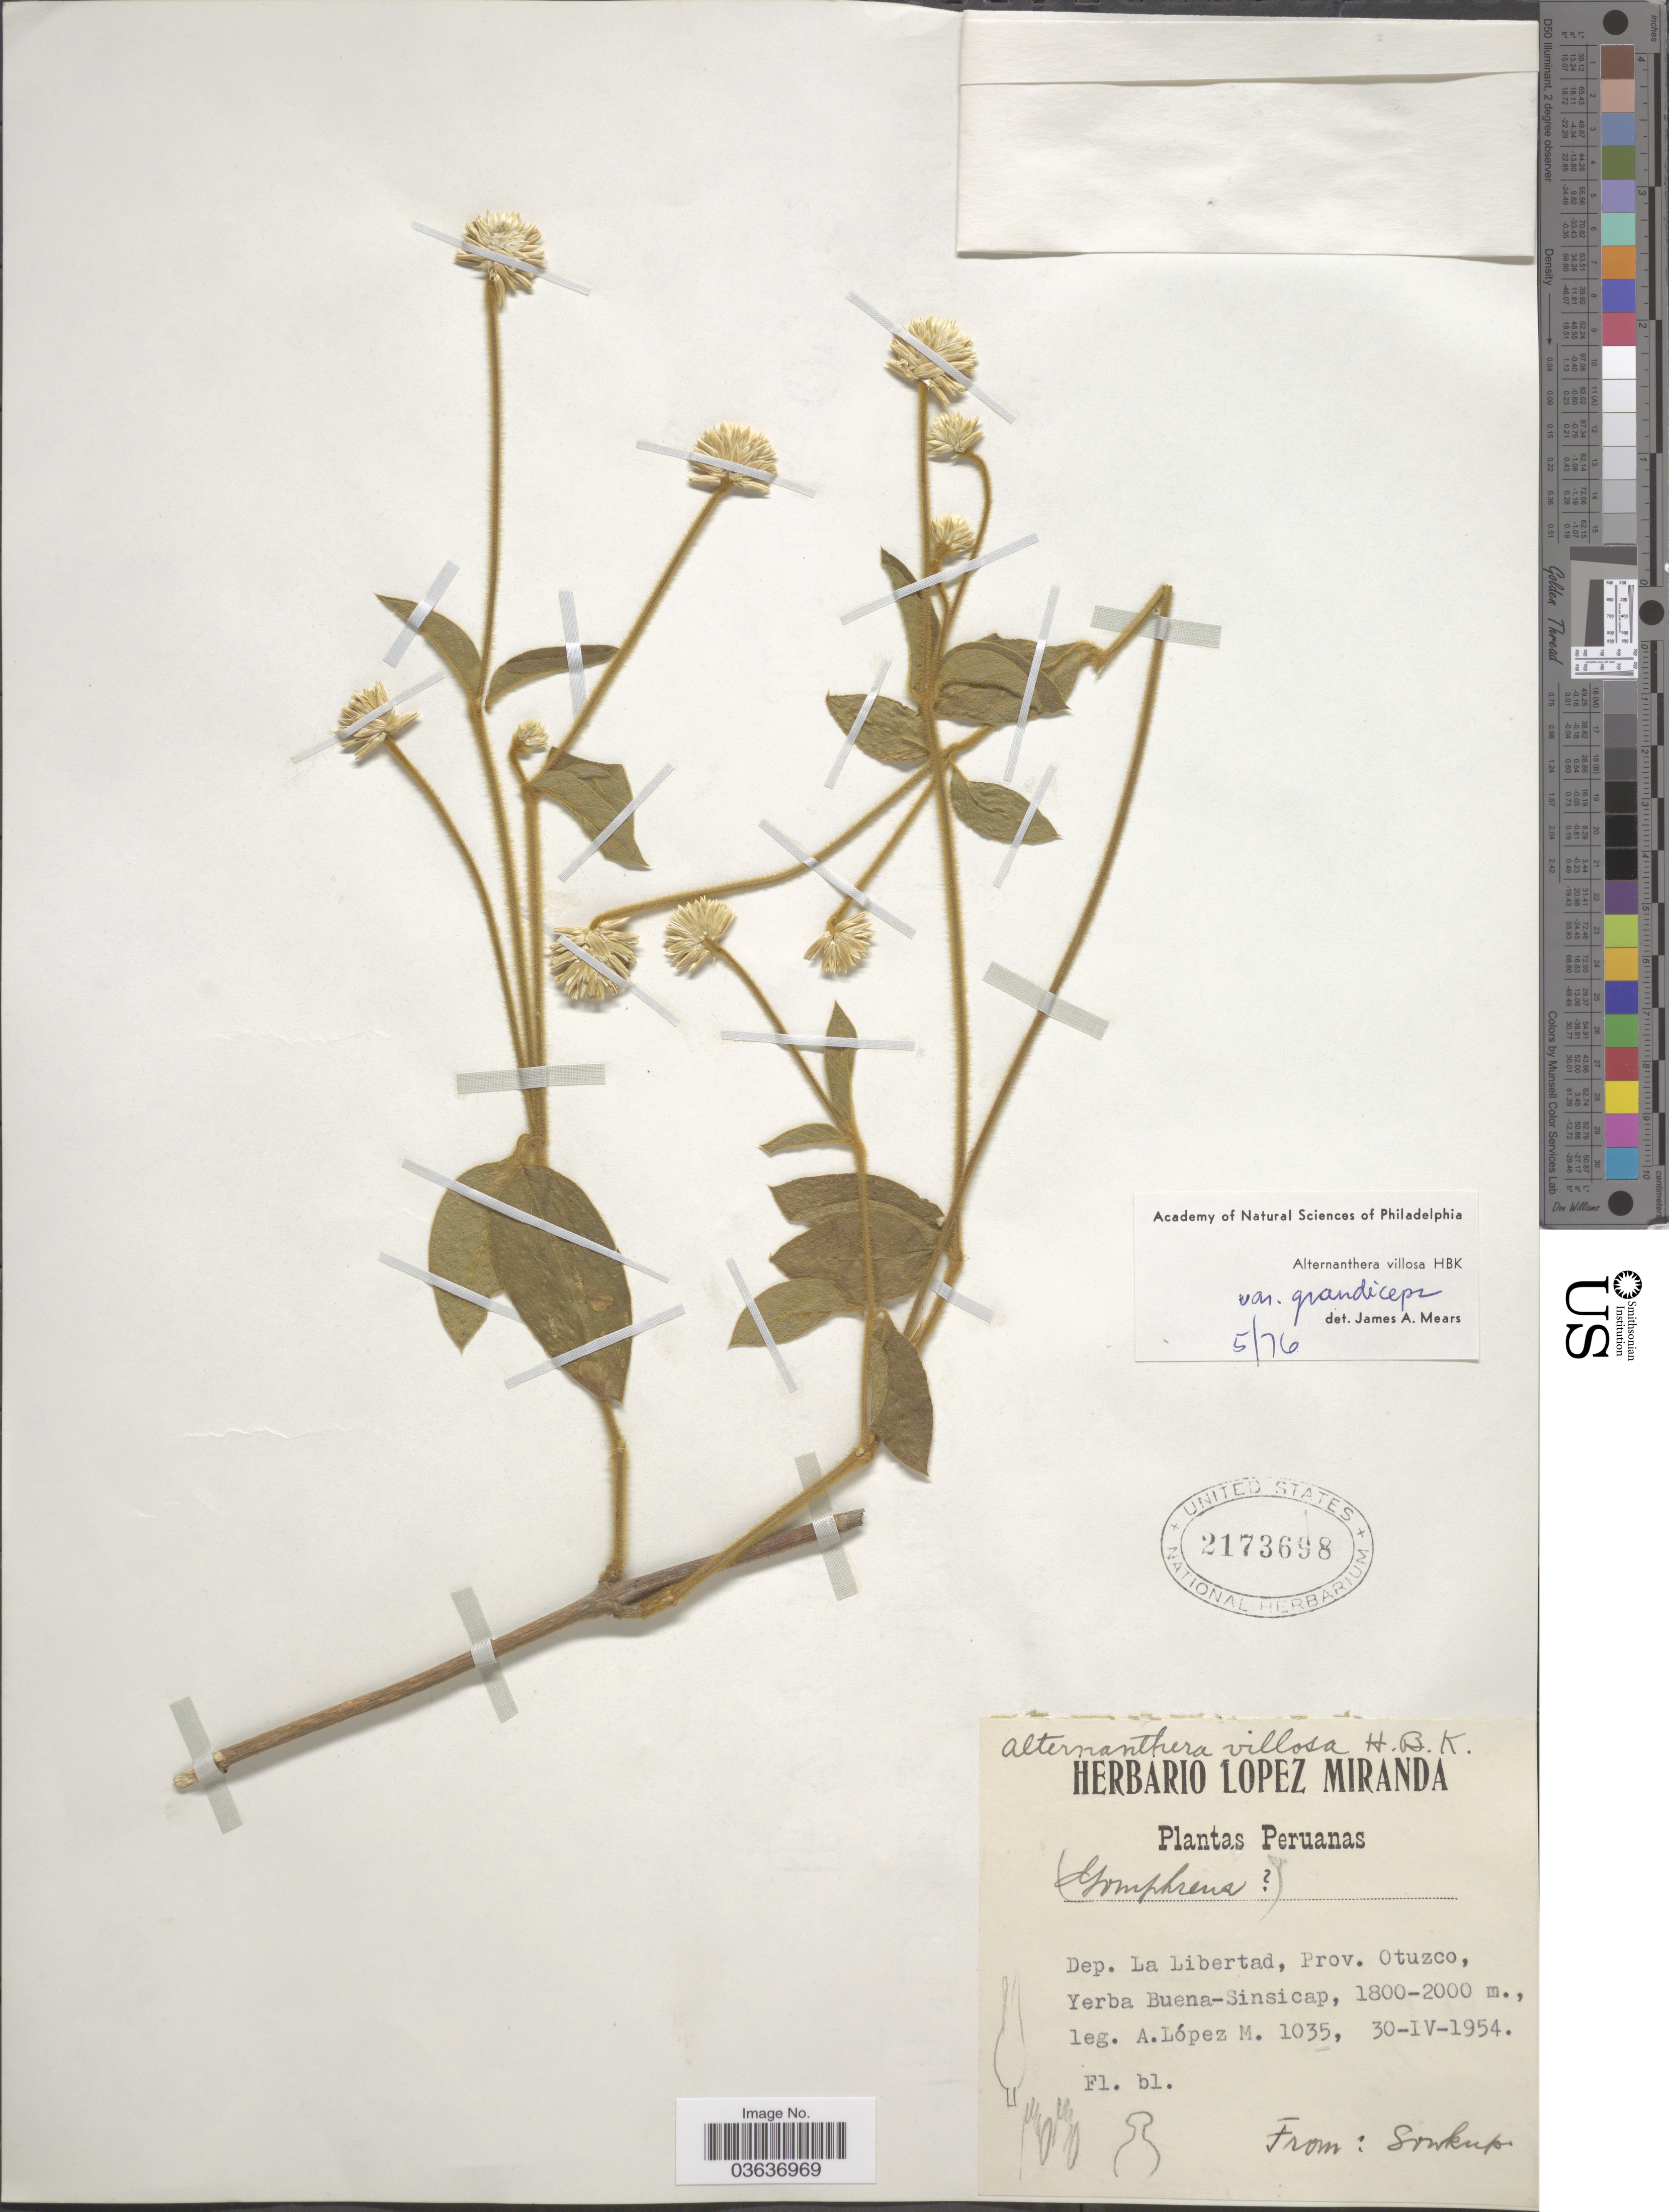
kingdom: Plantae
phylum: Tracheophyta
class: Magnoliopsida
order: Caryophyllales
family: Amaranthaceae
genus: Alternanthera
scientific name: Alternanthera villosa var. villosa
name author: Kunth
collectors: A. López M.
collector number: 1035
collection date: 1954-04-30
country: Peru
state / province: La Libertad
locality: Dep. La Libertad, Prov. Otuzco, Yerba Buena-Sinsicap.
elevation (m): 1800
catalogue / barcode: US 2173698